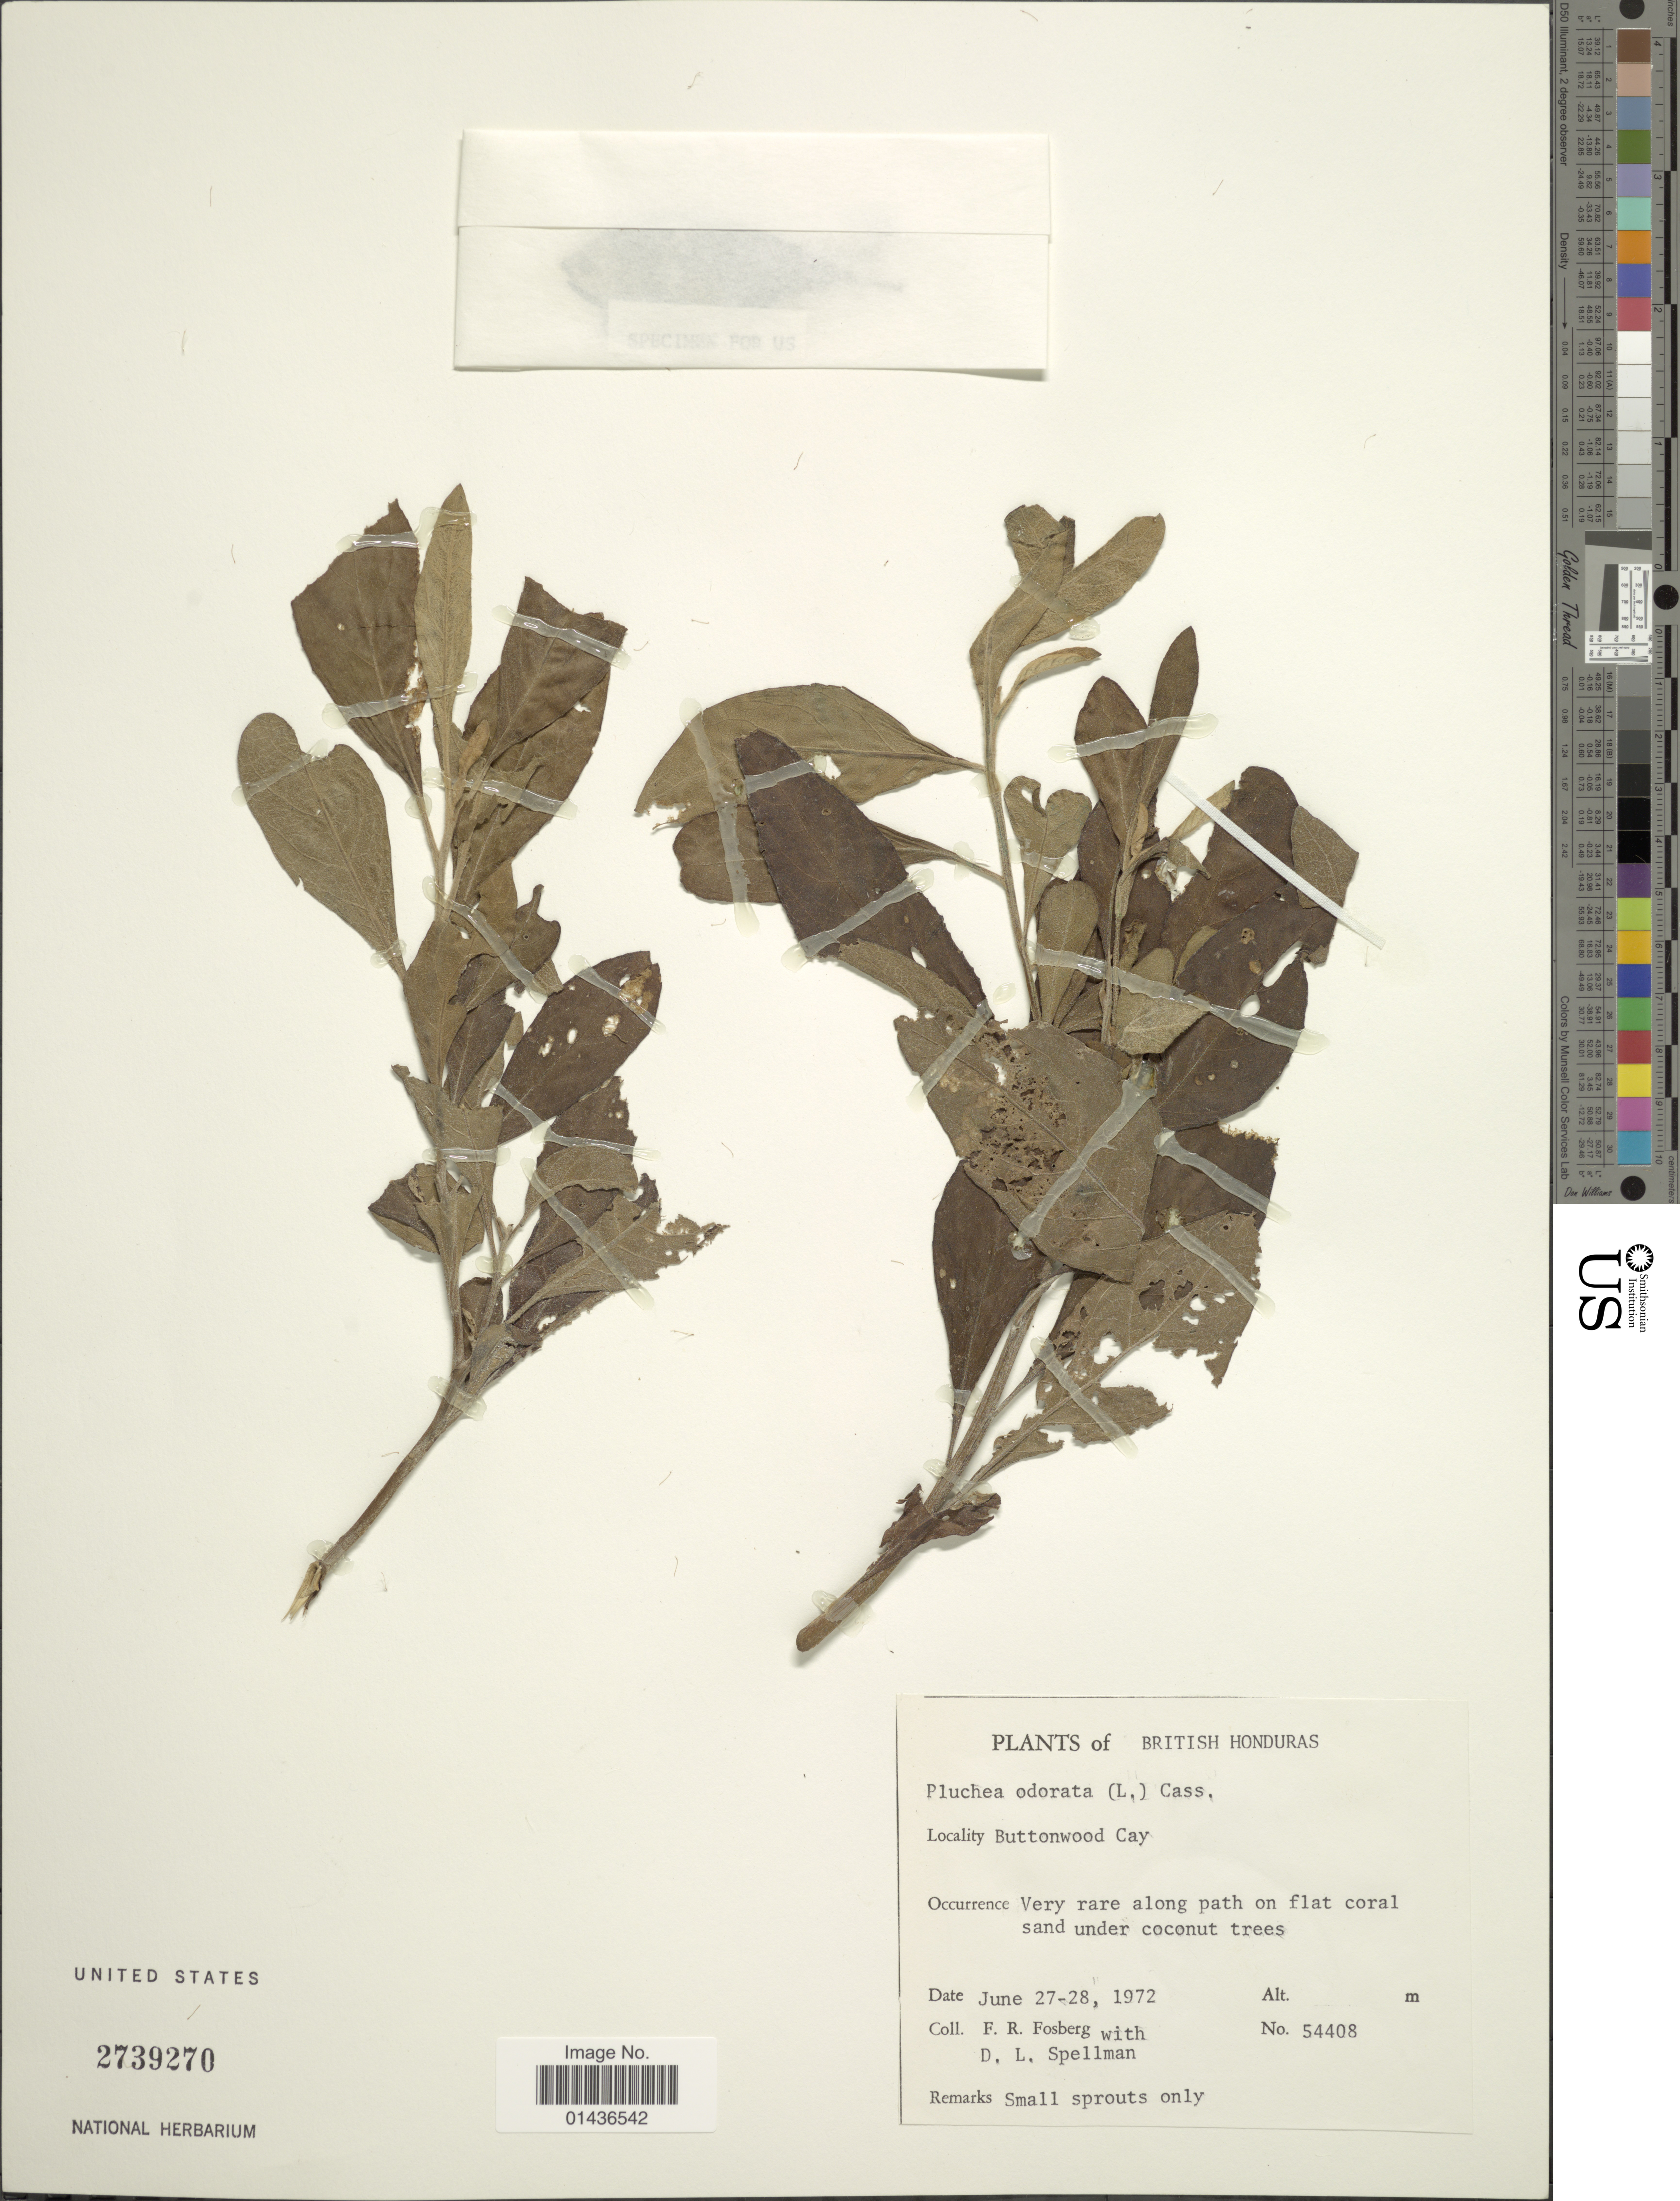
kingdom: Plantae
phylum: Tracheophyta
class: Magnoliopsida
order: Asterales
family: Asteraceae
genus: Pluchea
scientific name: Pluchea carolinensis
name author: (Jacq.) D. Don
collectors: F. R. Fosberg & D. L. Spellman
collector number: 54408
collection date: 1972-06-27/1972-06-28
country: Belize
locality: British Honduras, Buttonwood Cay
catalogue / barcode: US 2739270